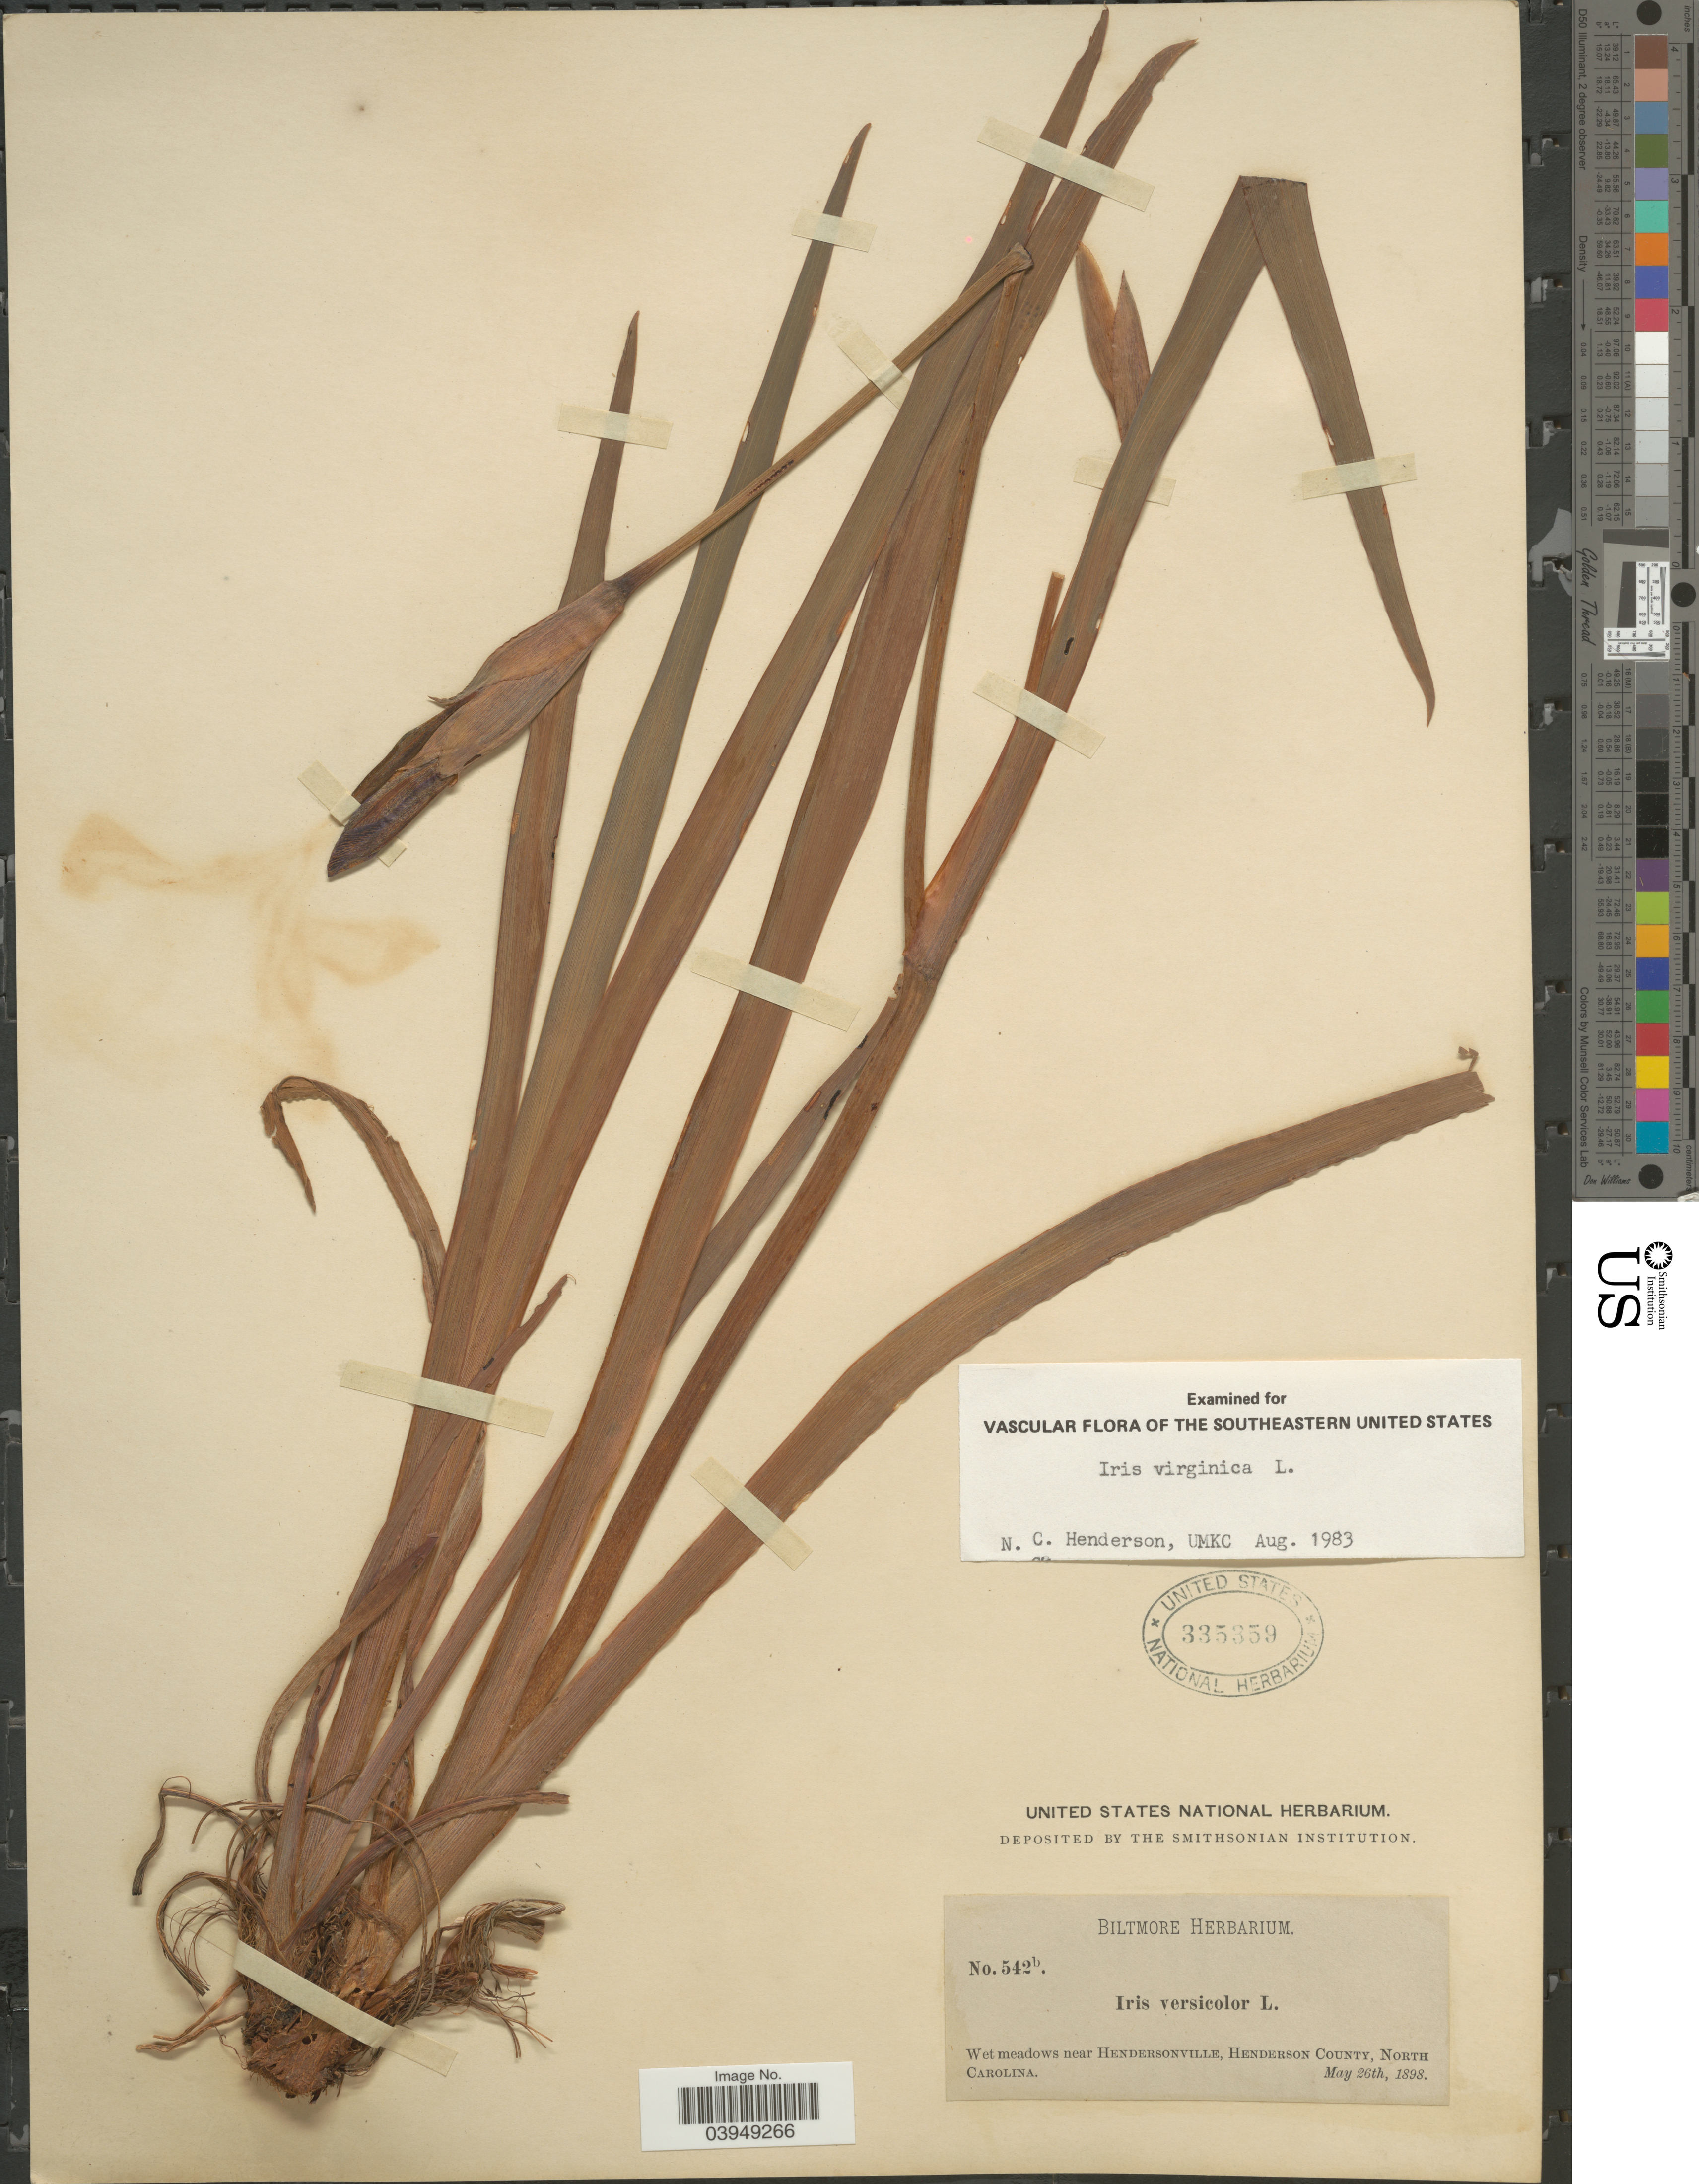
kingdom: Plantae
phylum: Tracheophyta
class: Liliopsida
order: Asparagales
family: Iridaceae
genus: Iris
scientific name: Iris virginica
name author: L.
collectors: ex herb. Biltmore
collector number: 542b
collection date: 1898-05-26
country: United States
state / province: North Carolina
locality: Wet meadows near Hendersonville, Henderson County.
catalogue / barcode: US 335359